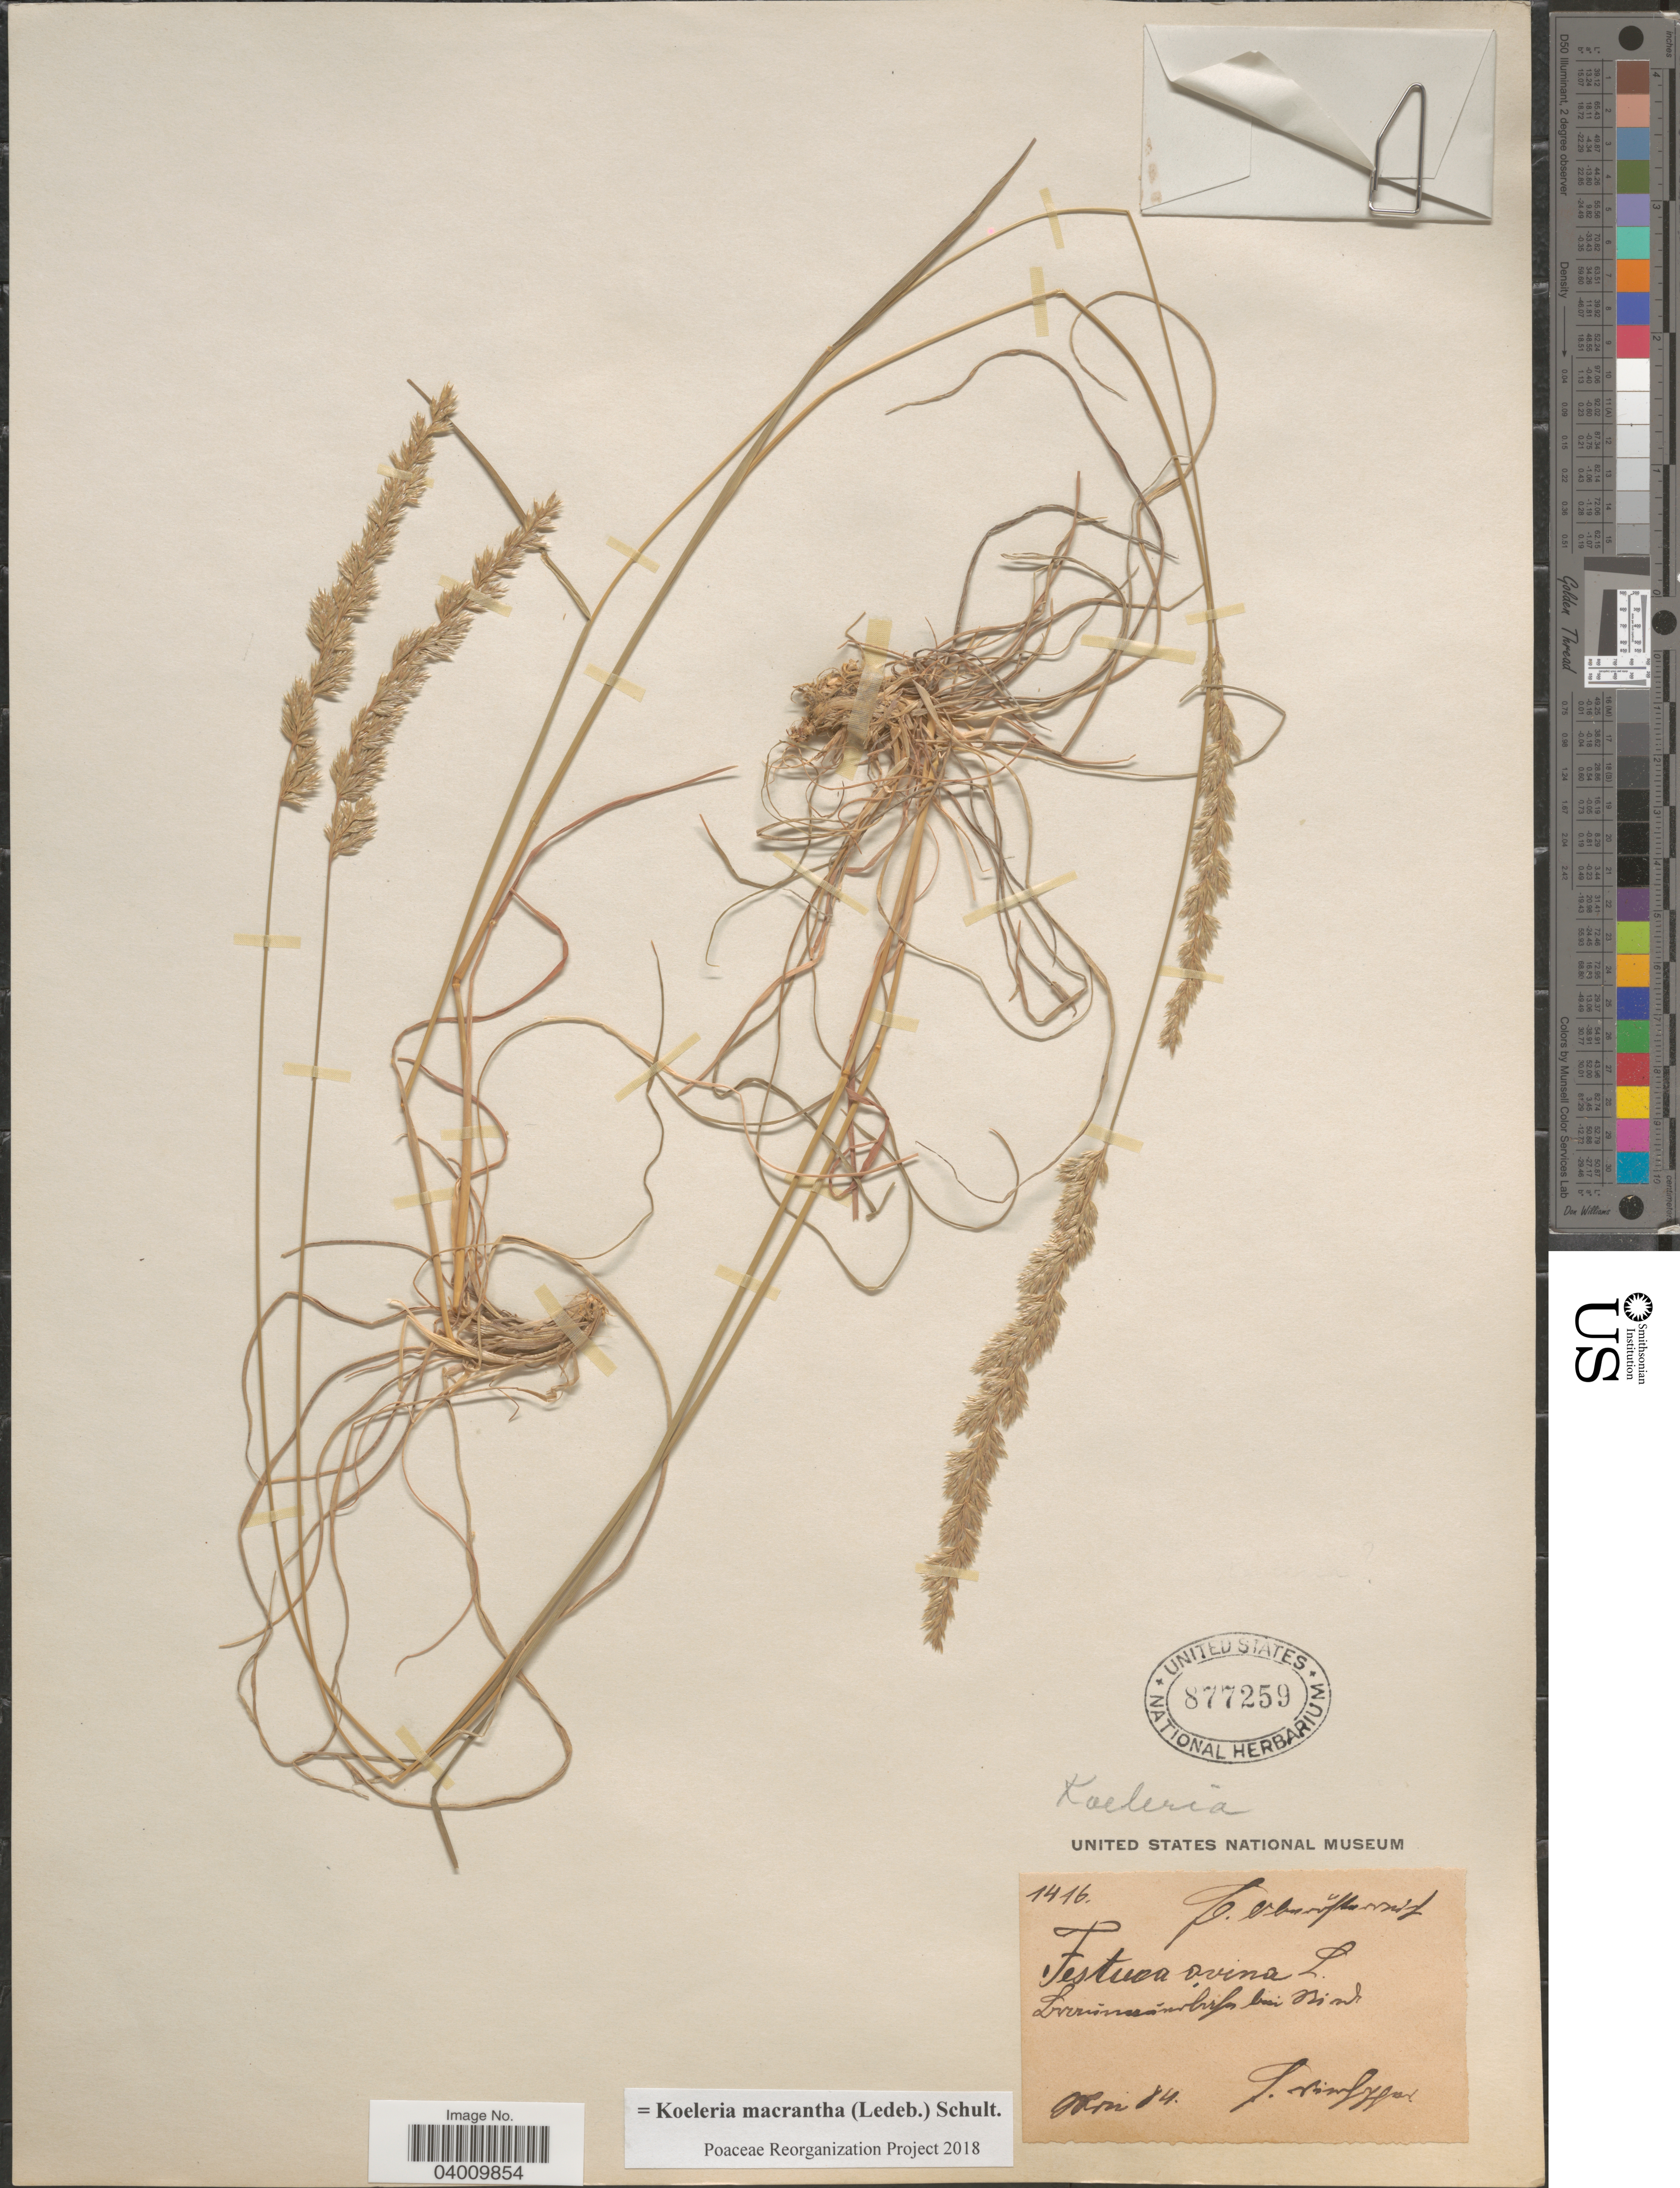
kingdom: Plantae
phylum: Tracheophyta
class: Liliopsida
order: Poales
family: Poaceae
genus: Koeleria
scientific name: Koeleria macrantha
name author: (Ledeb.) Schult.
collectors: F. Vierhapper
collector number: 1416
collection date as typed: Transcribed d/m/y: /6/84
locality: [illegible text].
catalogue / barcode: US 877259